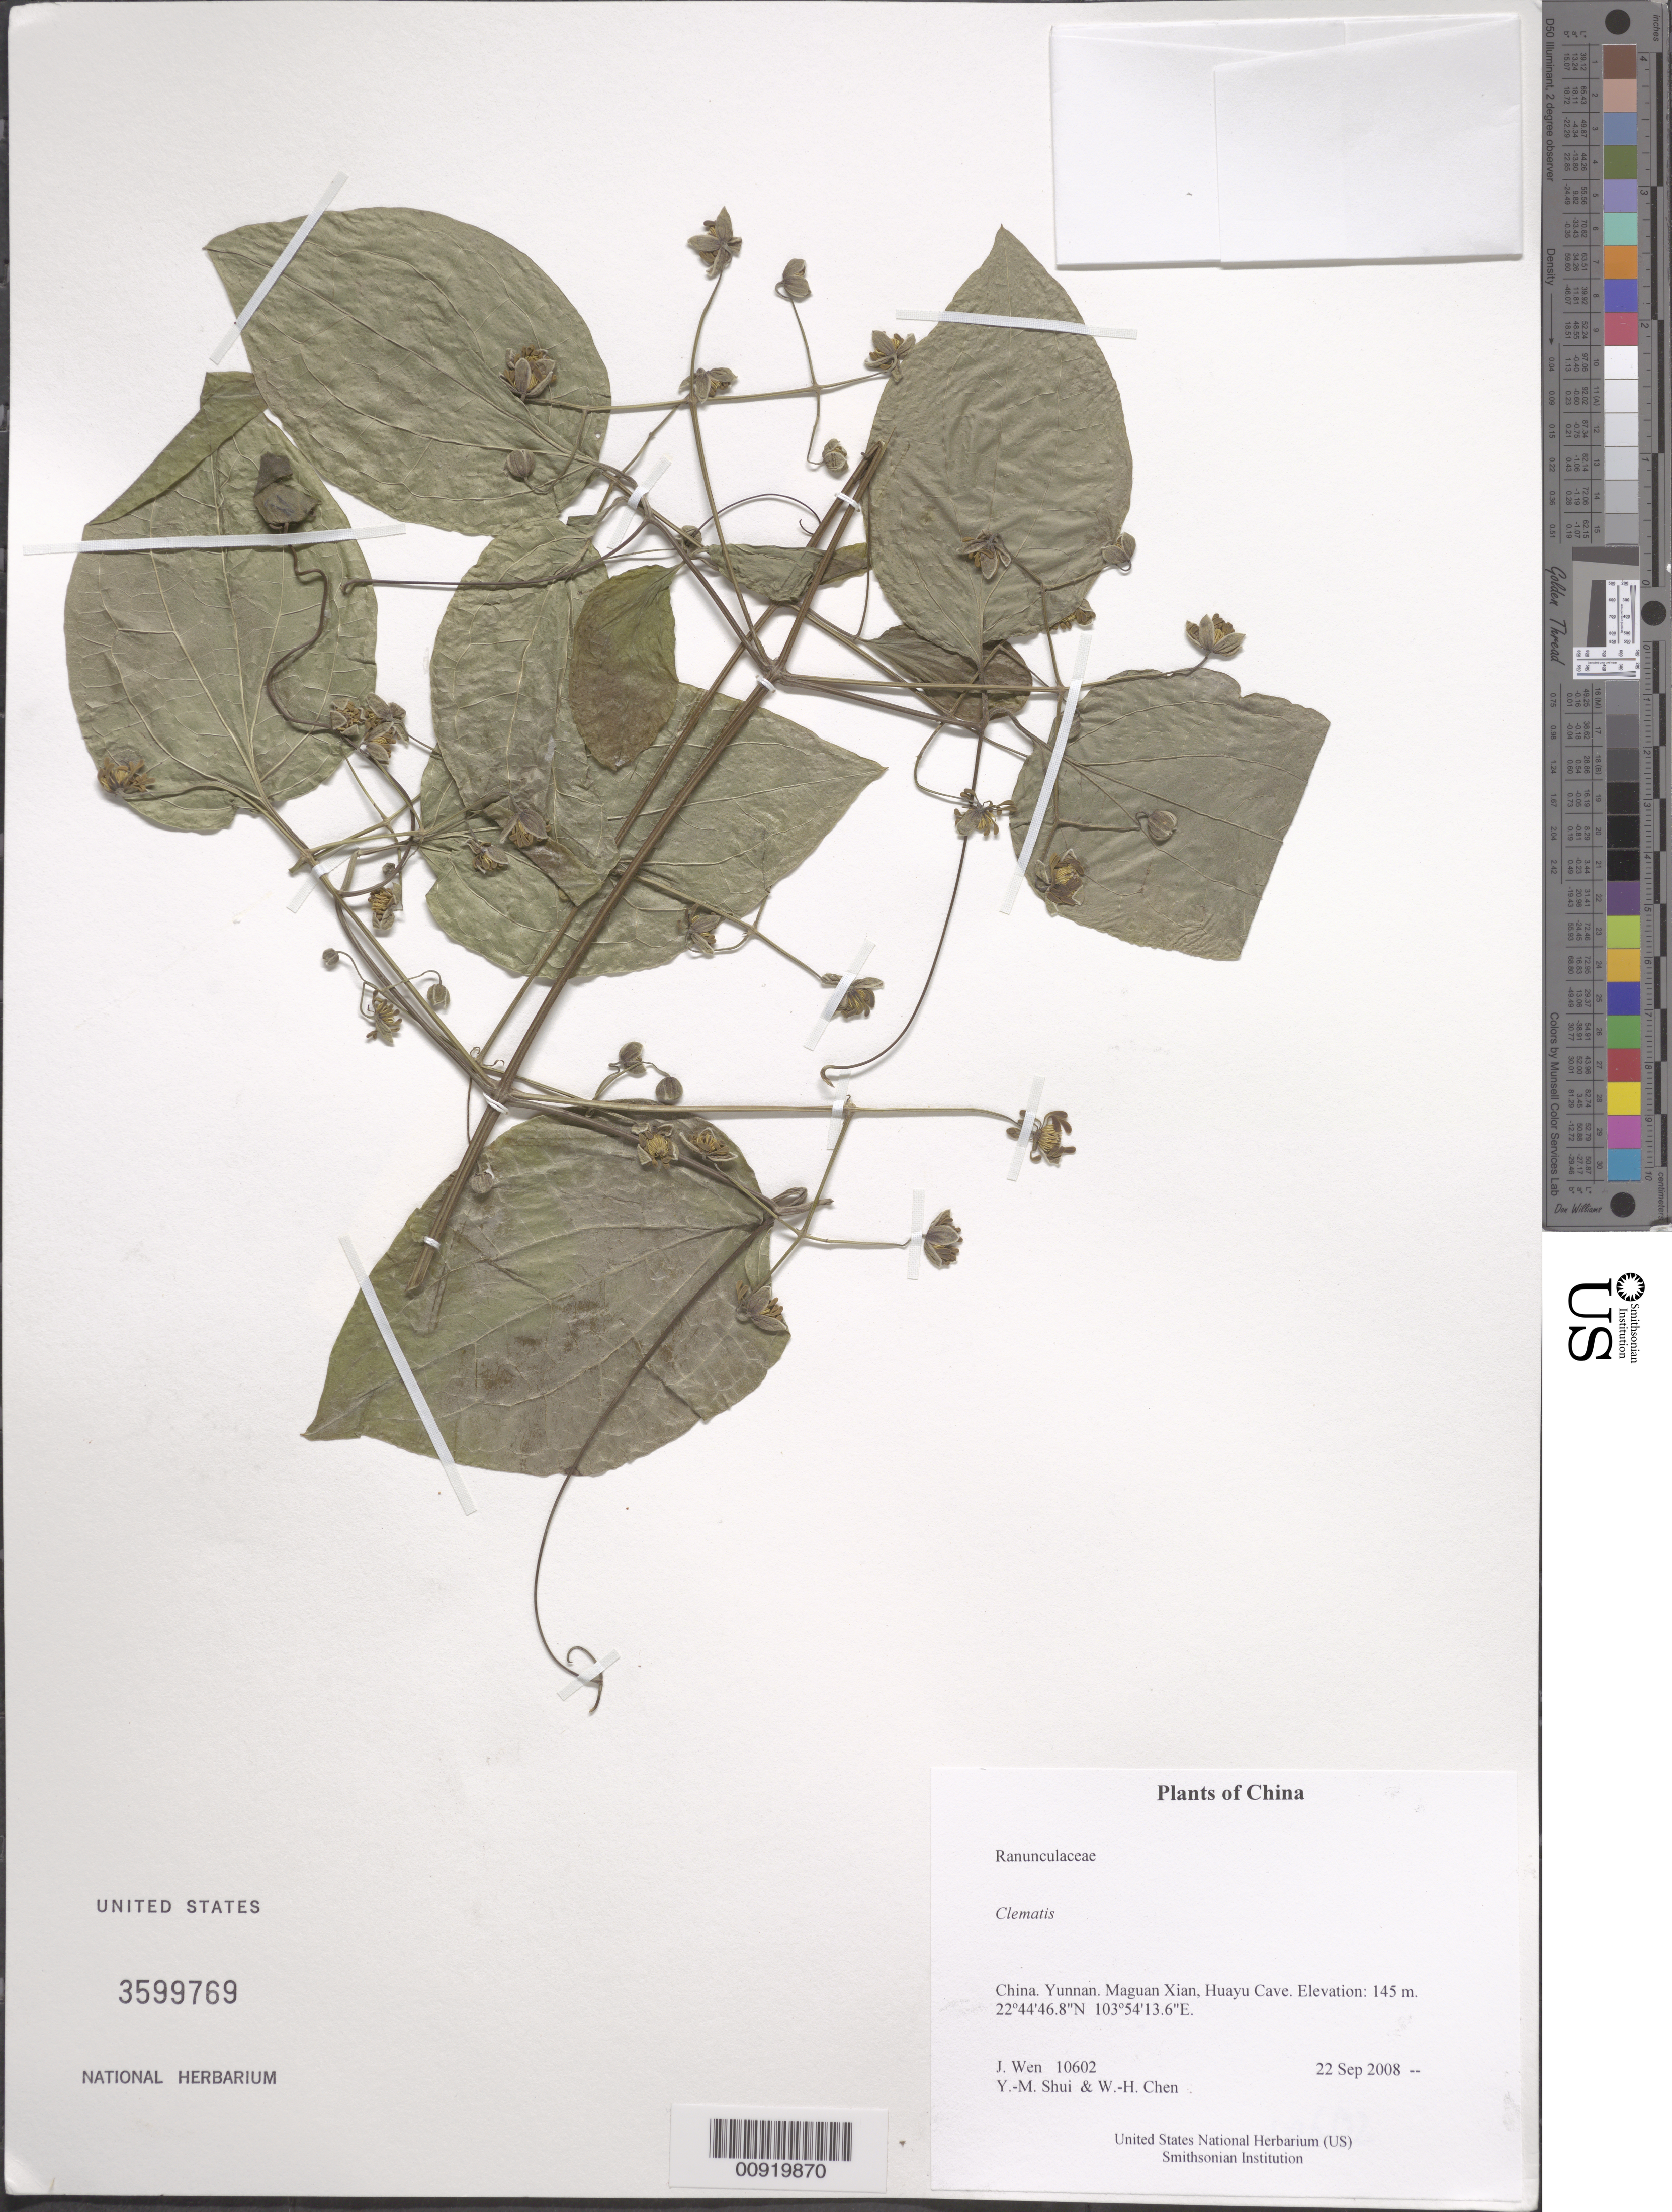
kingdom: Plantae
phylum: Tracheophyta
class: Magnoliopsida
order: Ranunculales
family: Ranunculaceae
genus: Clematis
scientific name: Clematis sp.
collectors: J. Wen, Y. Shui & W. Chen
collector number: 10602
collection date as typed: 22 Sep 2008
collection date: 2008-09-22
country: China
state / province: Yunnan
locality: Maguan Xian, Huayu Cave.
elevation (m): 145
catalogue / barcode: US 3599769